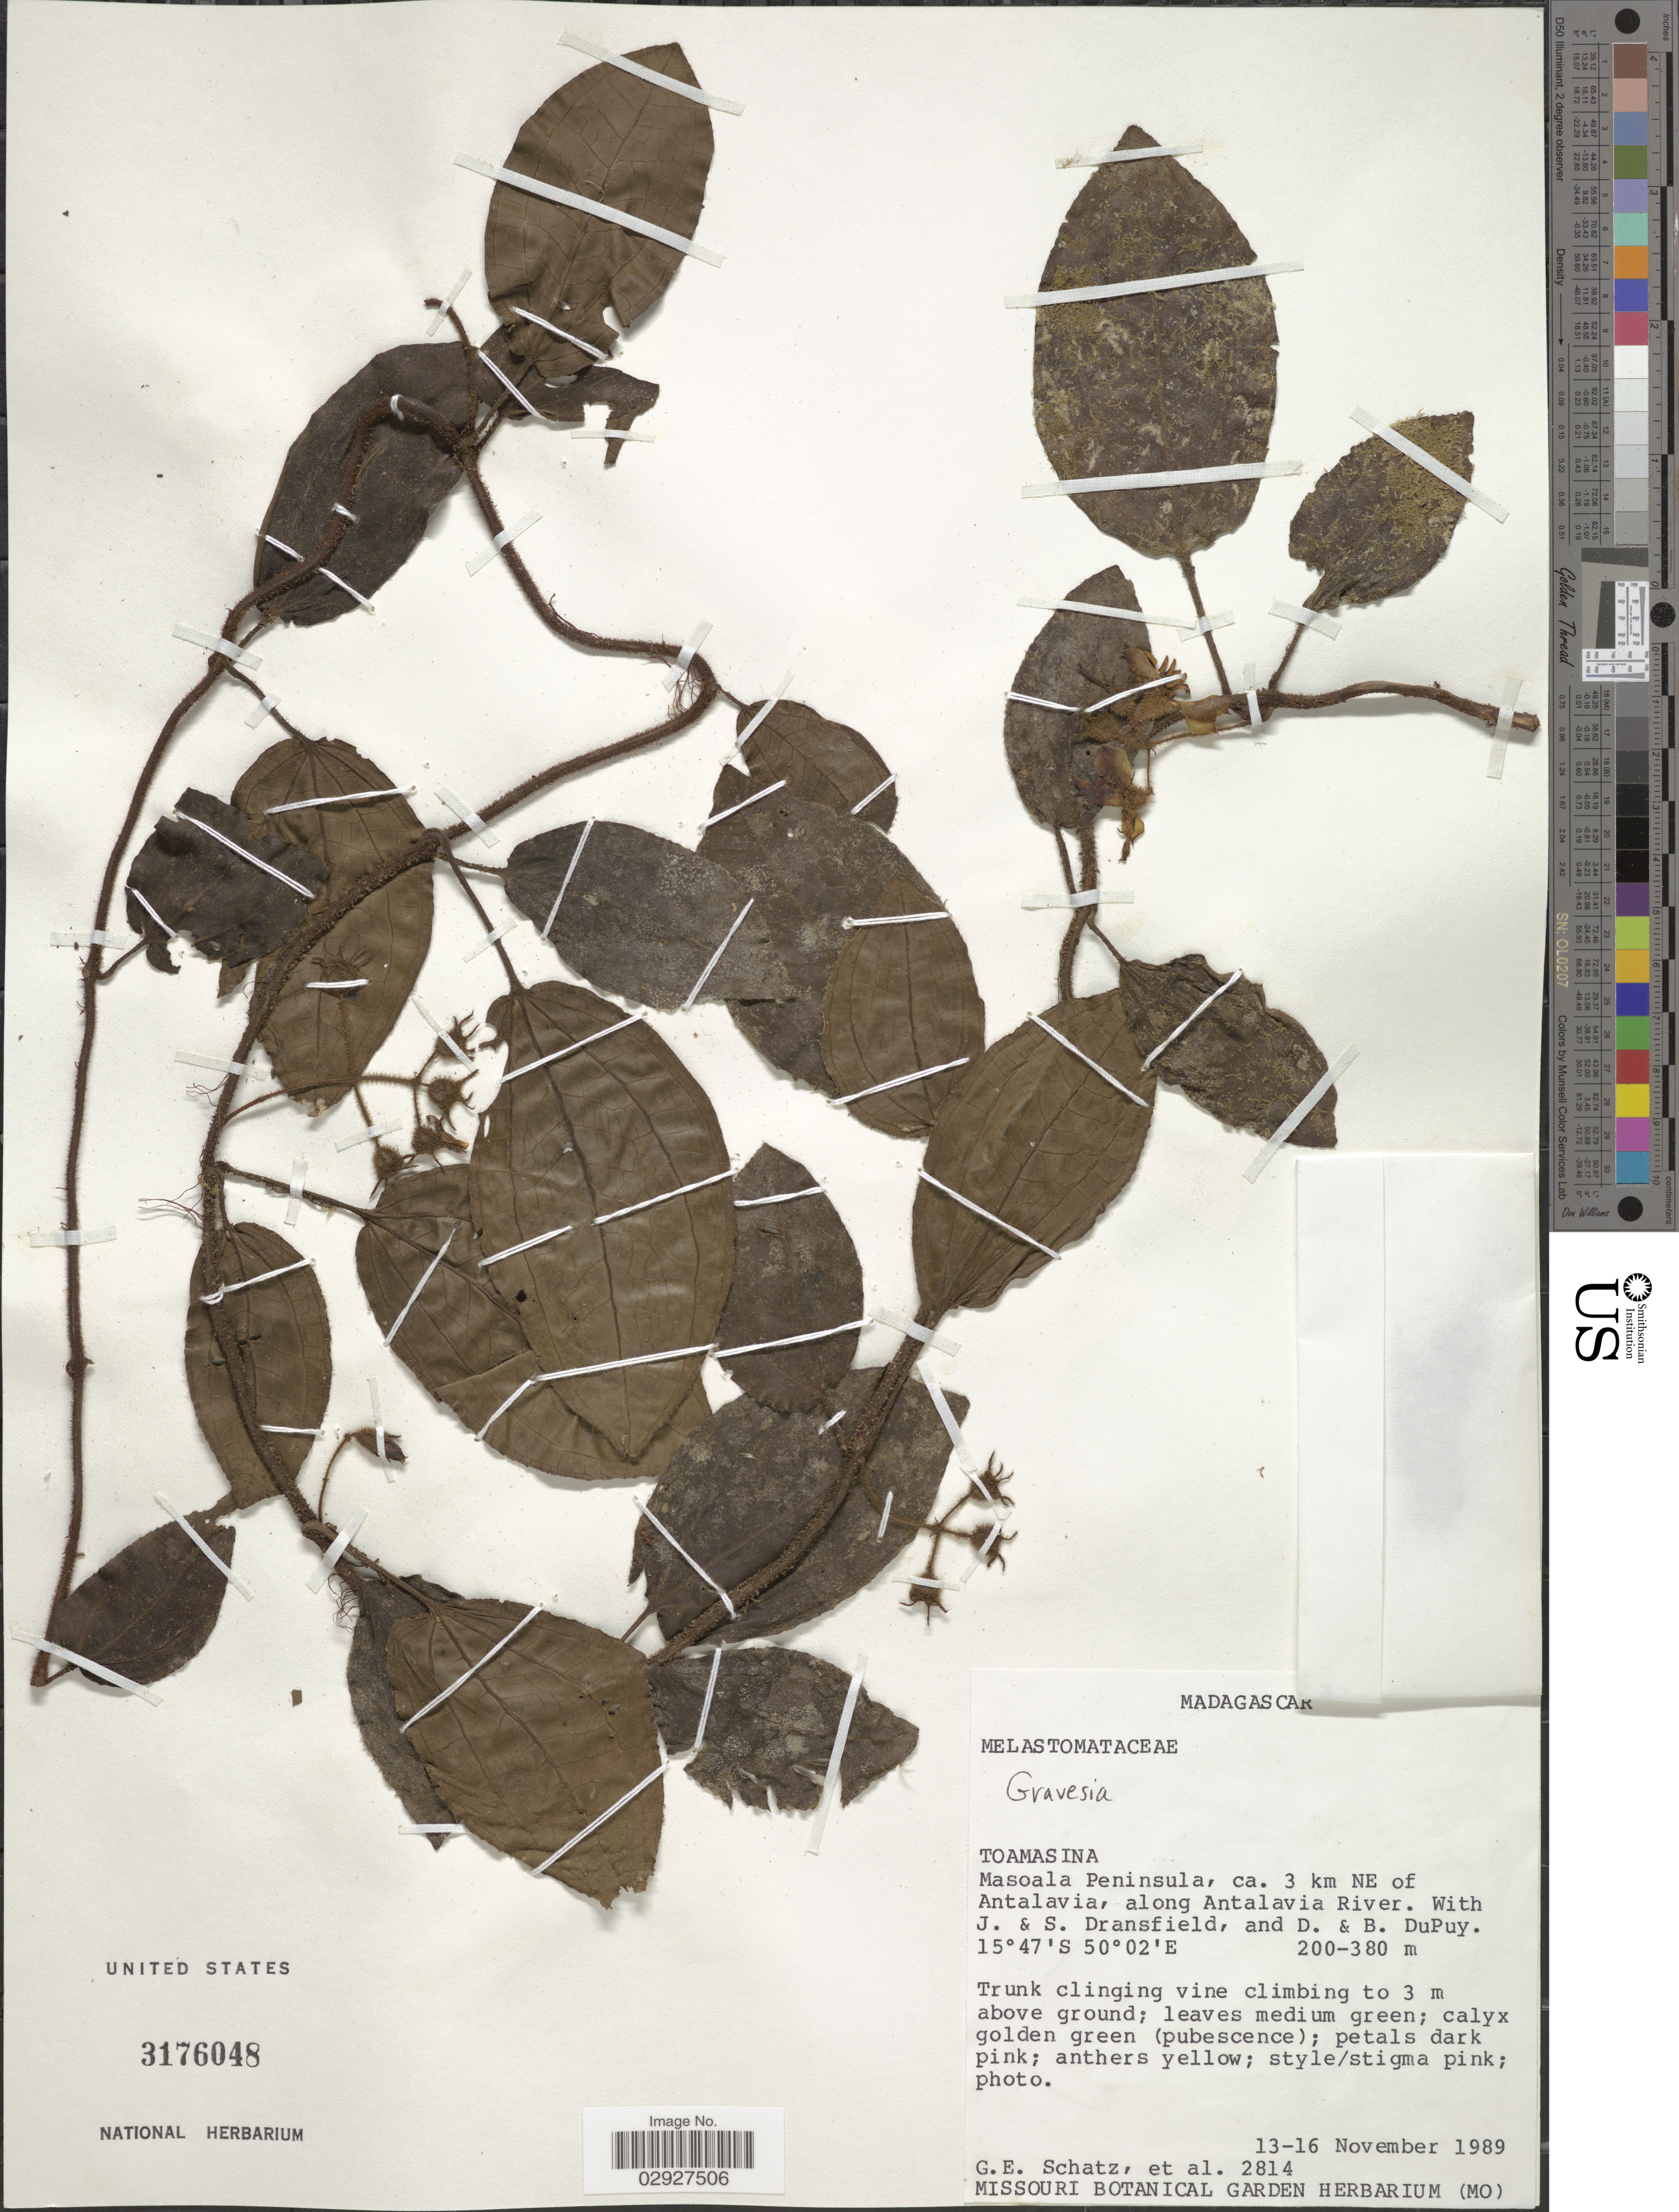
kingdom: Plantae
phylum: Tracheophyta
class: Magnoliopsida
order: Myrtales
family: Melastomataceae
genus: Gravesia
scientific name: Gravesia sp.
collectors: G. Schatz, J. Dransfield, S. Dransfield, D. Du Puy & B. Dupuy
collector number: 2814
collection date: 1989-11-13/1989-11-16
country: Madagascar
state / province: Analanjirofo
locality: Masoala Peninsula, ca. 3 km NE of Antalavia, along Antalavia River.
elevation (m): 200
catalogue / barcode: US 3176048